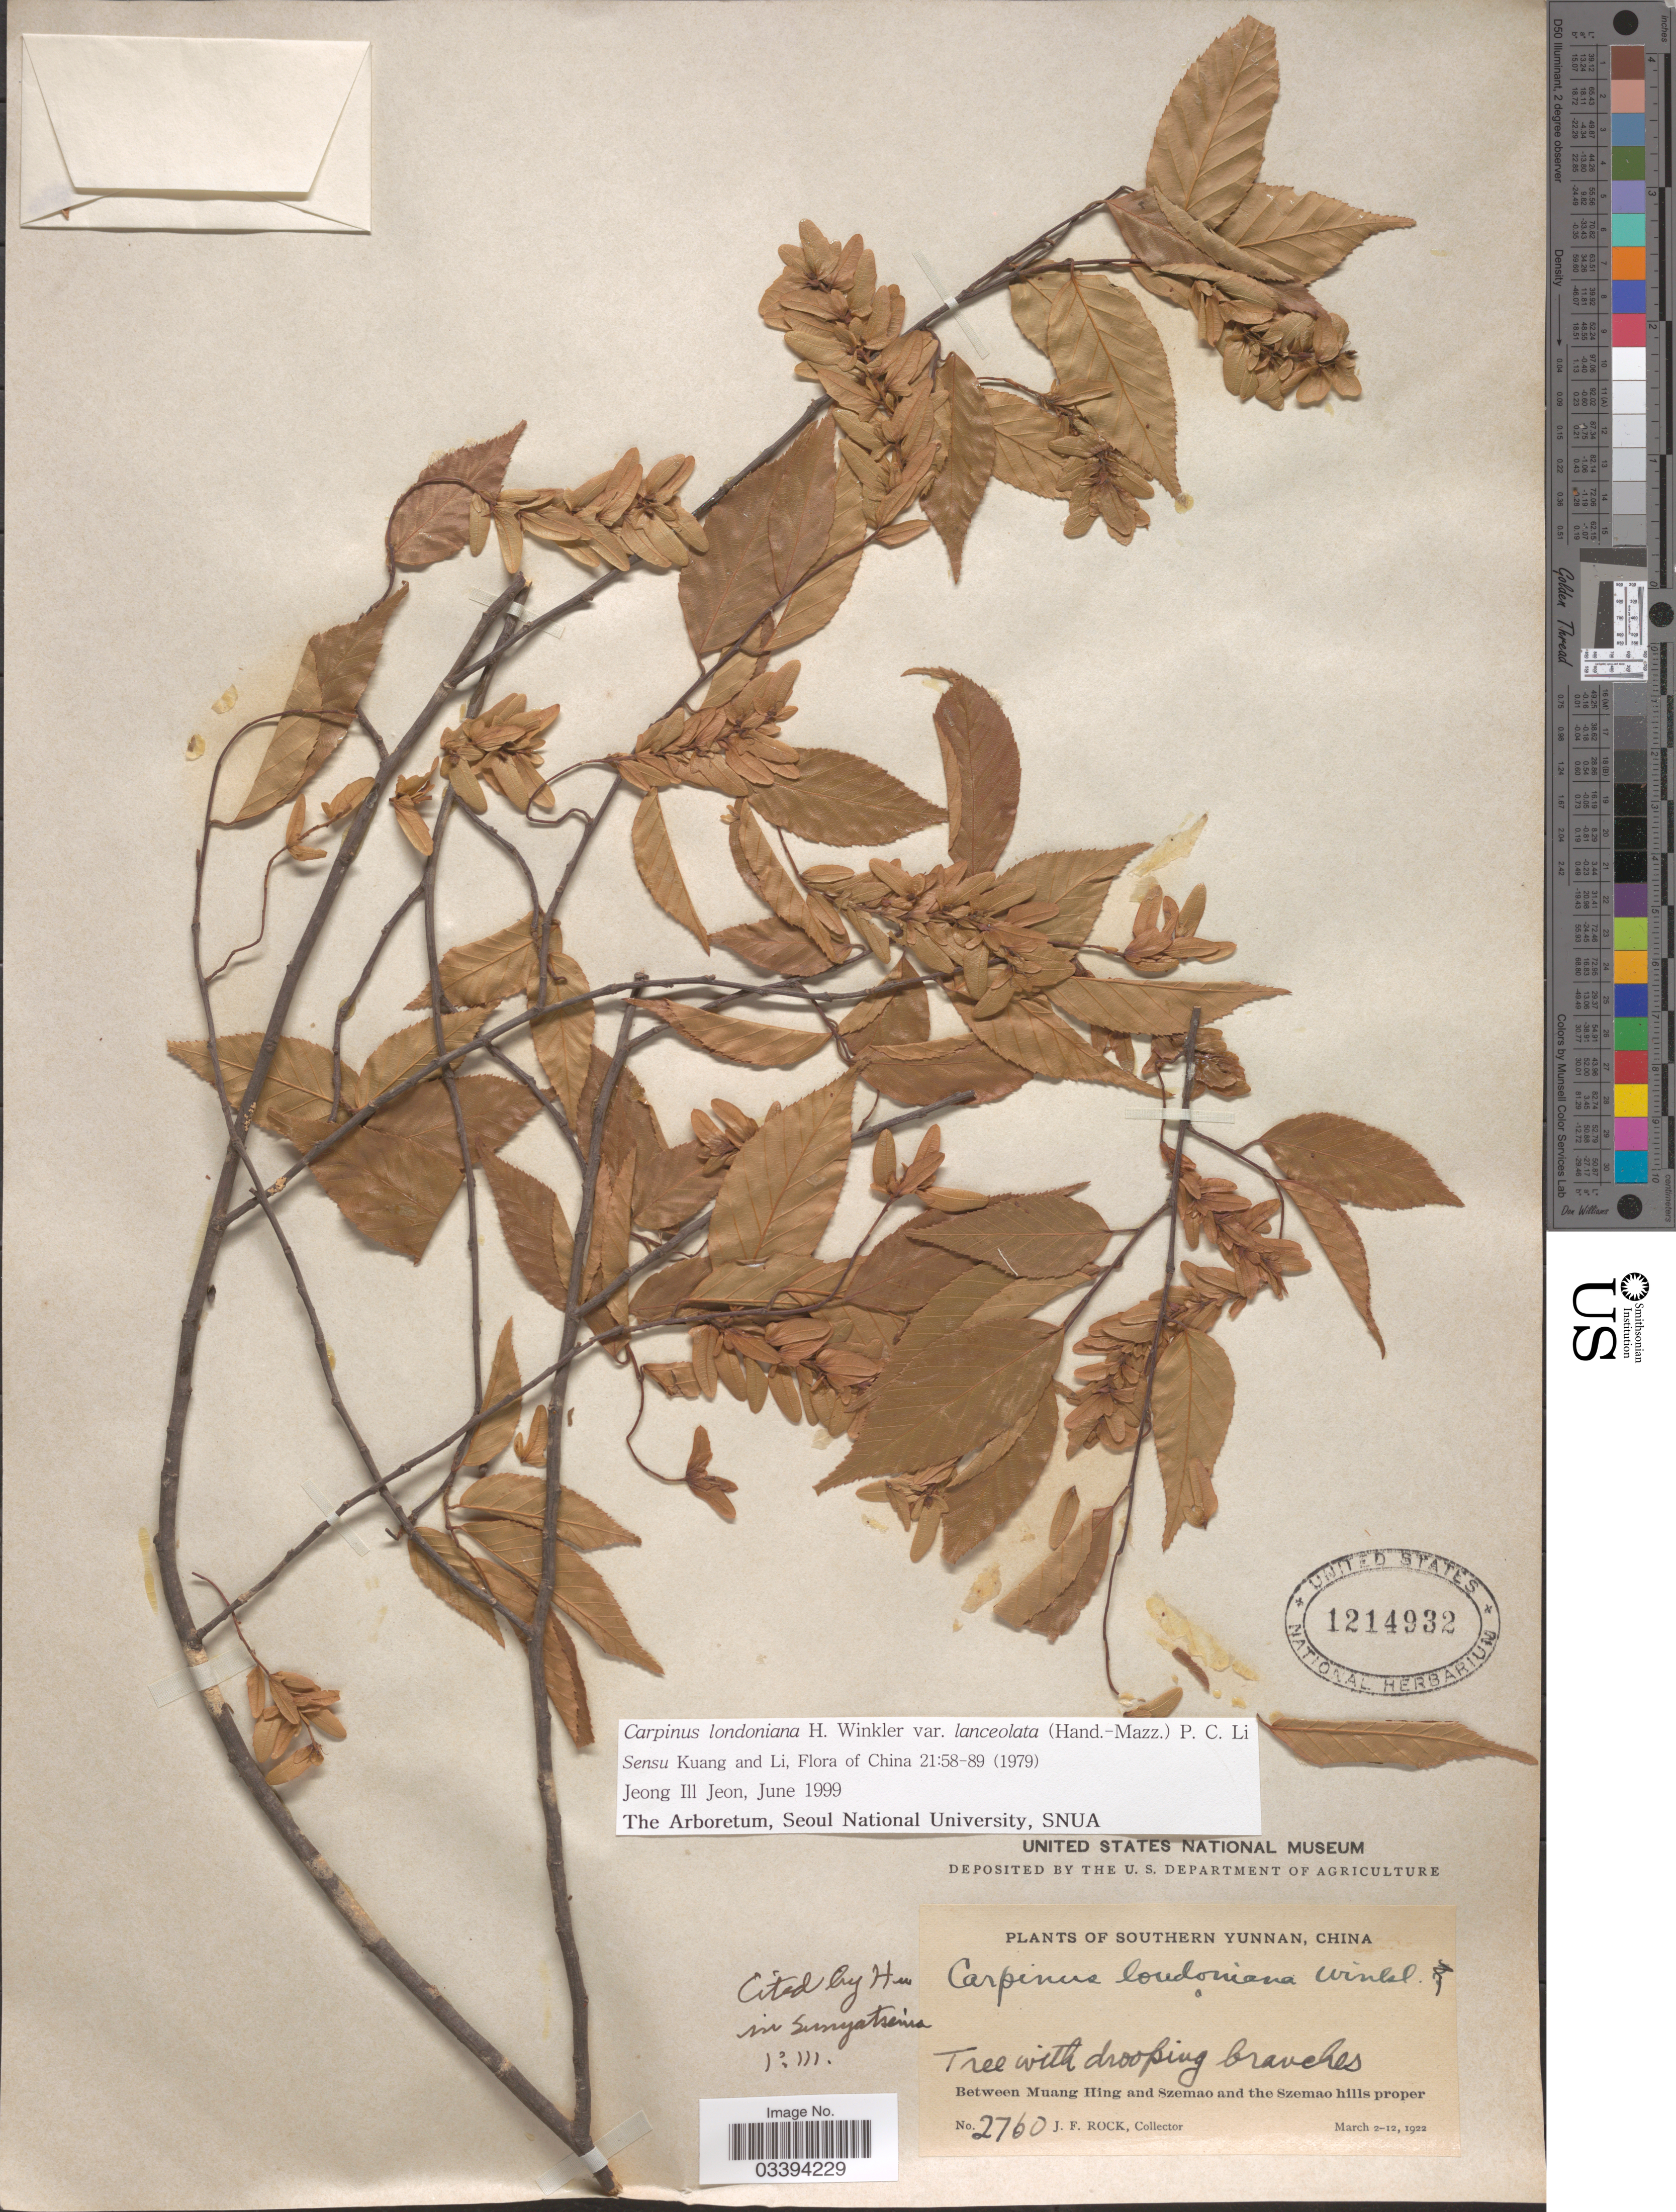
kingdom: Plantae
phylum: Tracheophyta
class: Magnoliopsida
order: Fagales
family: Betulaceae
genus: Carpinus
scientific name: Carpinus londoniana var. lanceolata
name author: P.C. Li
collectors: J. Rock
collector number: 2760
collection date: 1922-03-02/1922-03-12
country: China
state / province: Yunnan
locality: Southern Yunnan. Between Muang Hing and Szemao and the Szemao hills proper.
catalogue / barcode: US 1214932